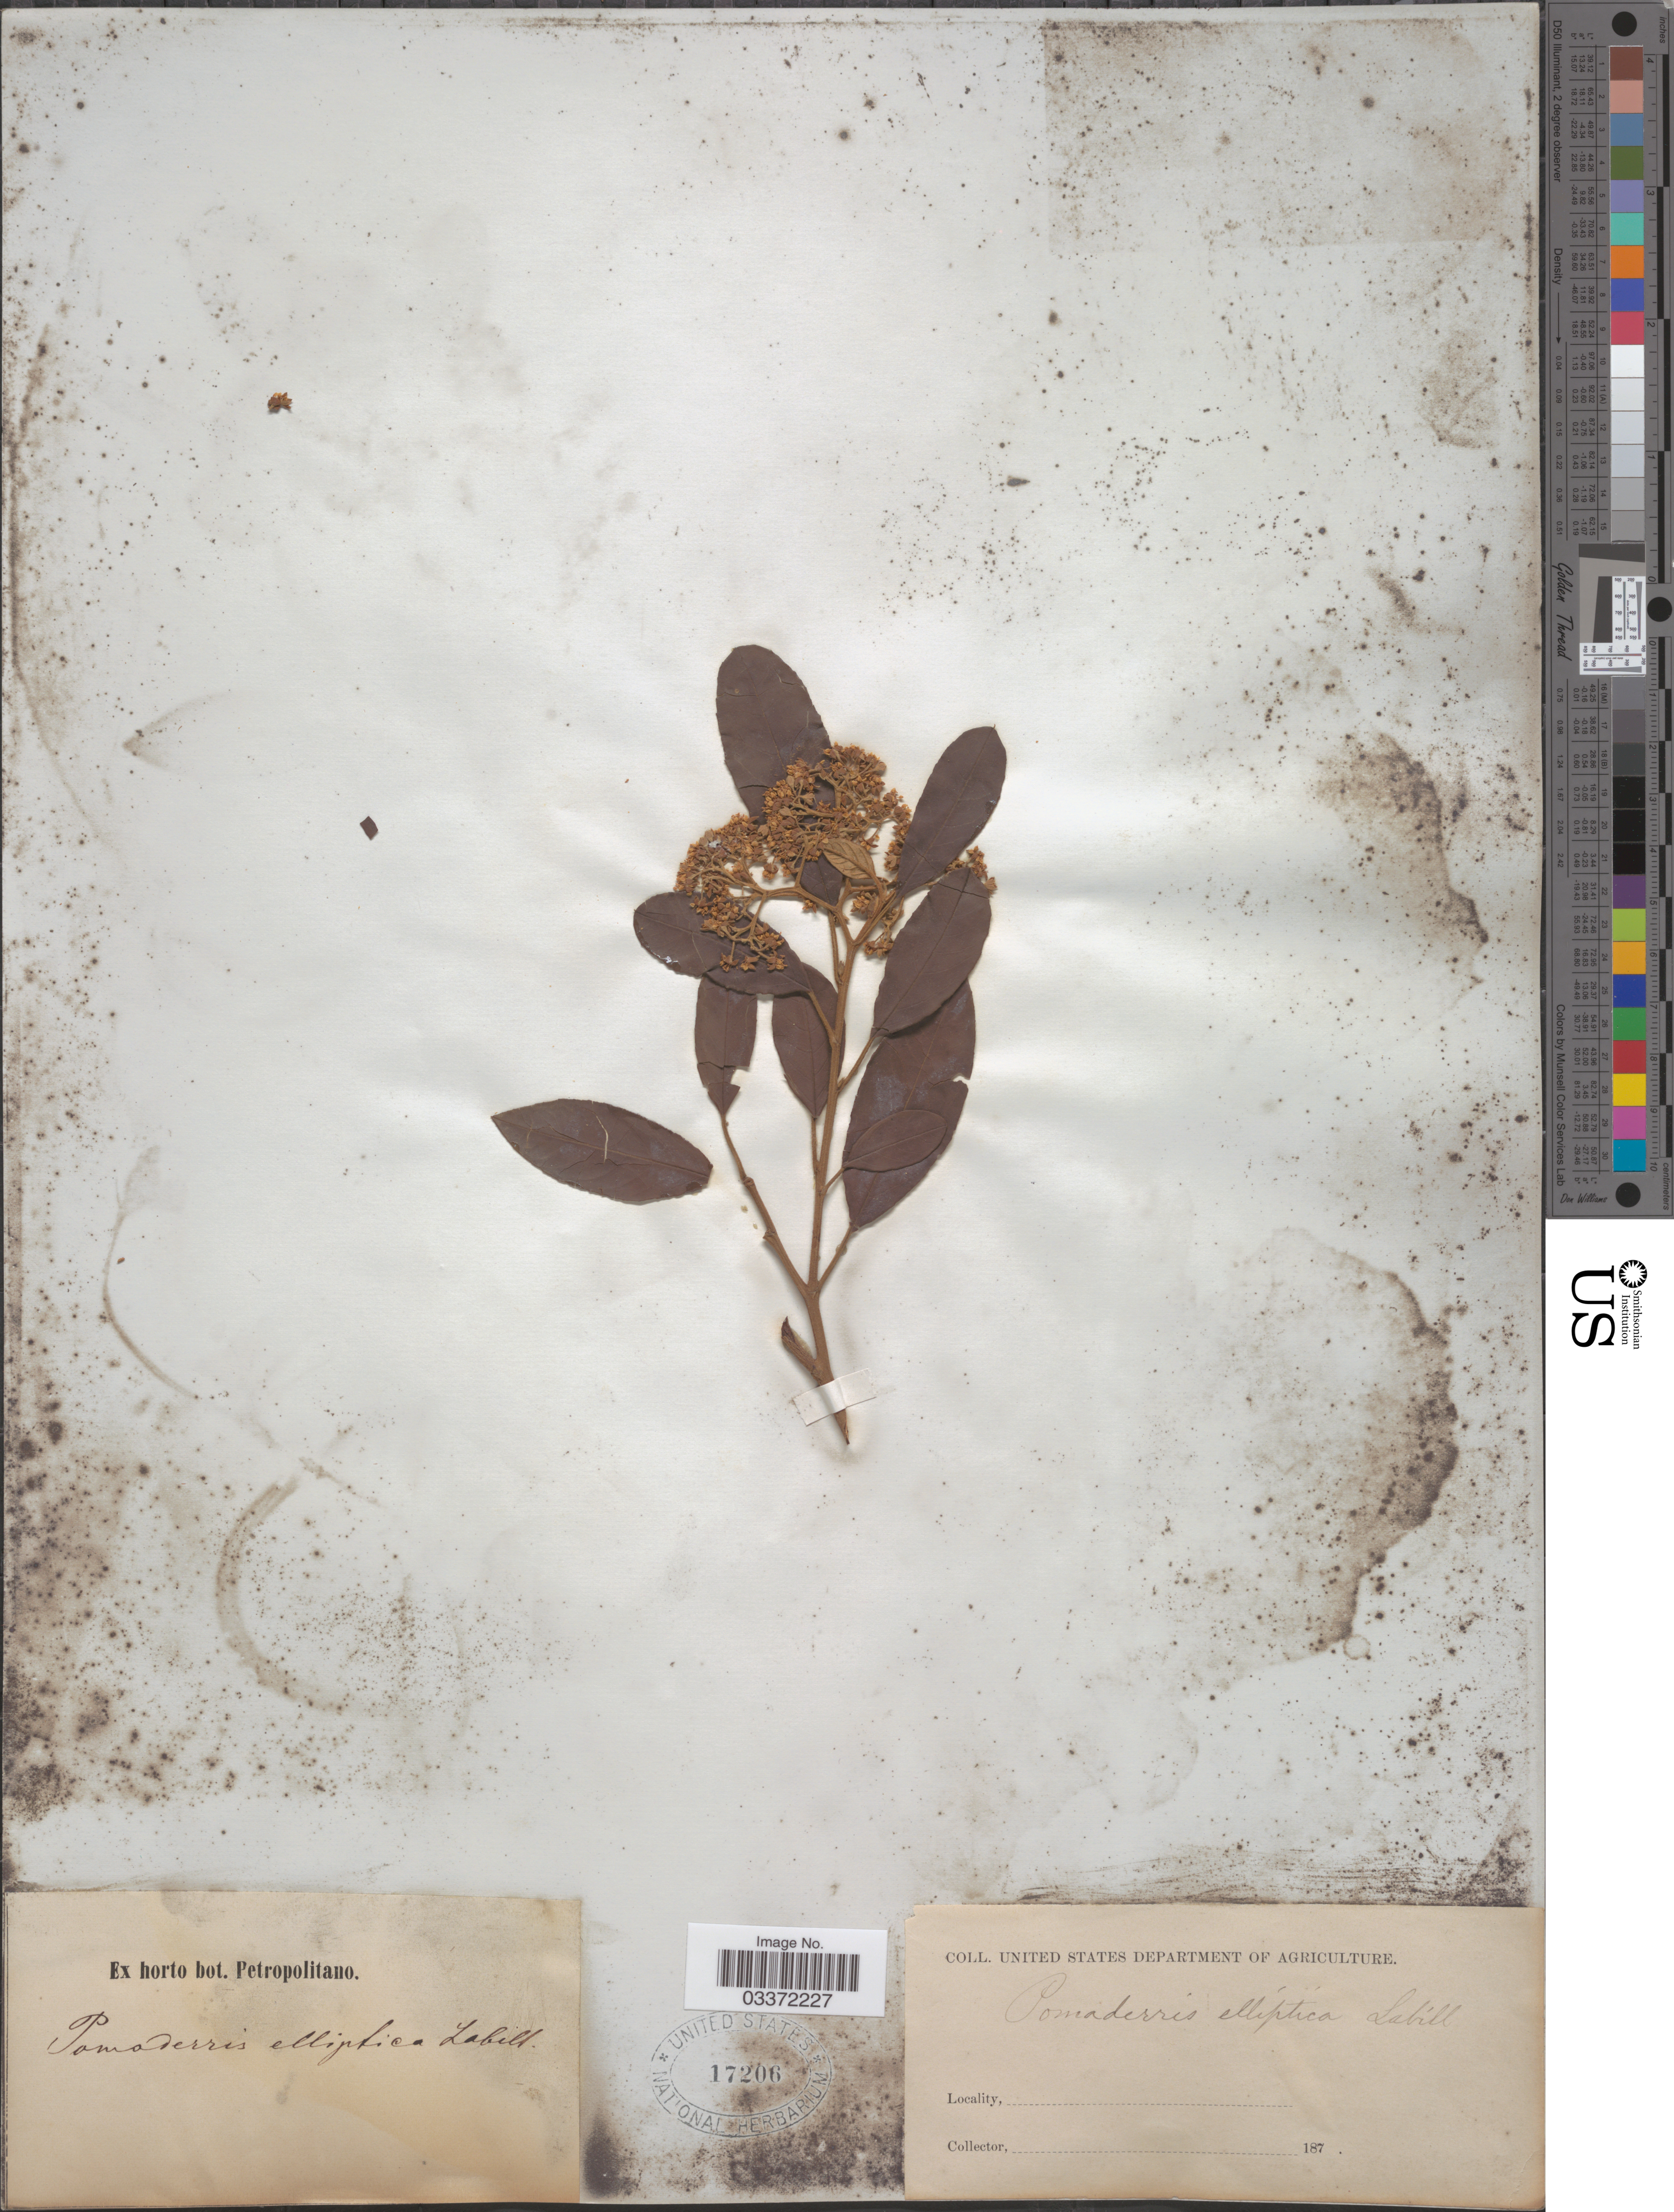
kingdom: Plantae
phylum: Tracheophyta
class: Magnoliopsida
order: Rosales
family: Rhamnaceae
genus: Pomaderris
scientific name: Pomaderris elliptica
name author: Labill.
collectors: ex Horto Bot. Petropolitano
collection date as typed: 187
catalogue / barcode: US 17206